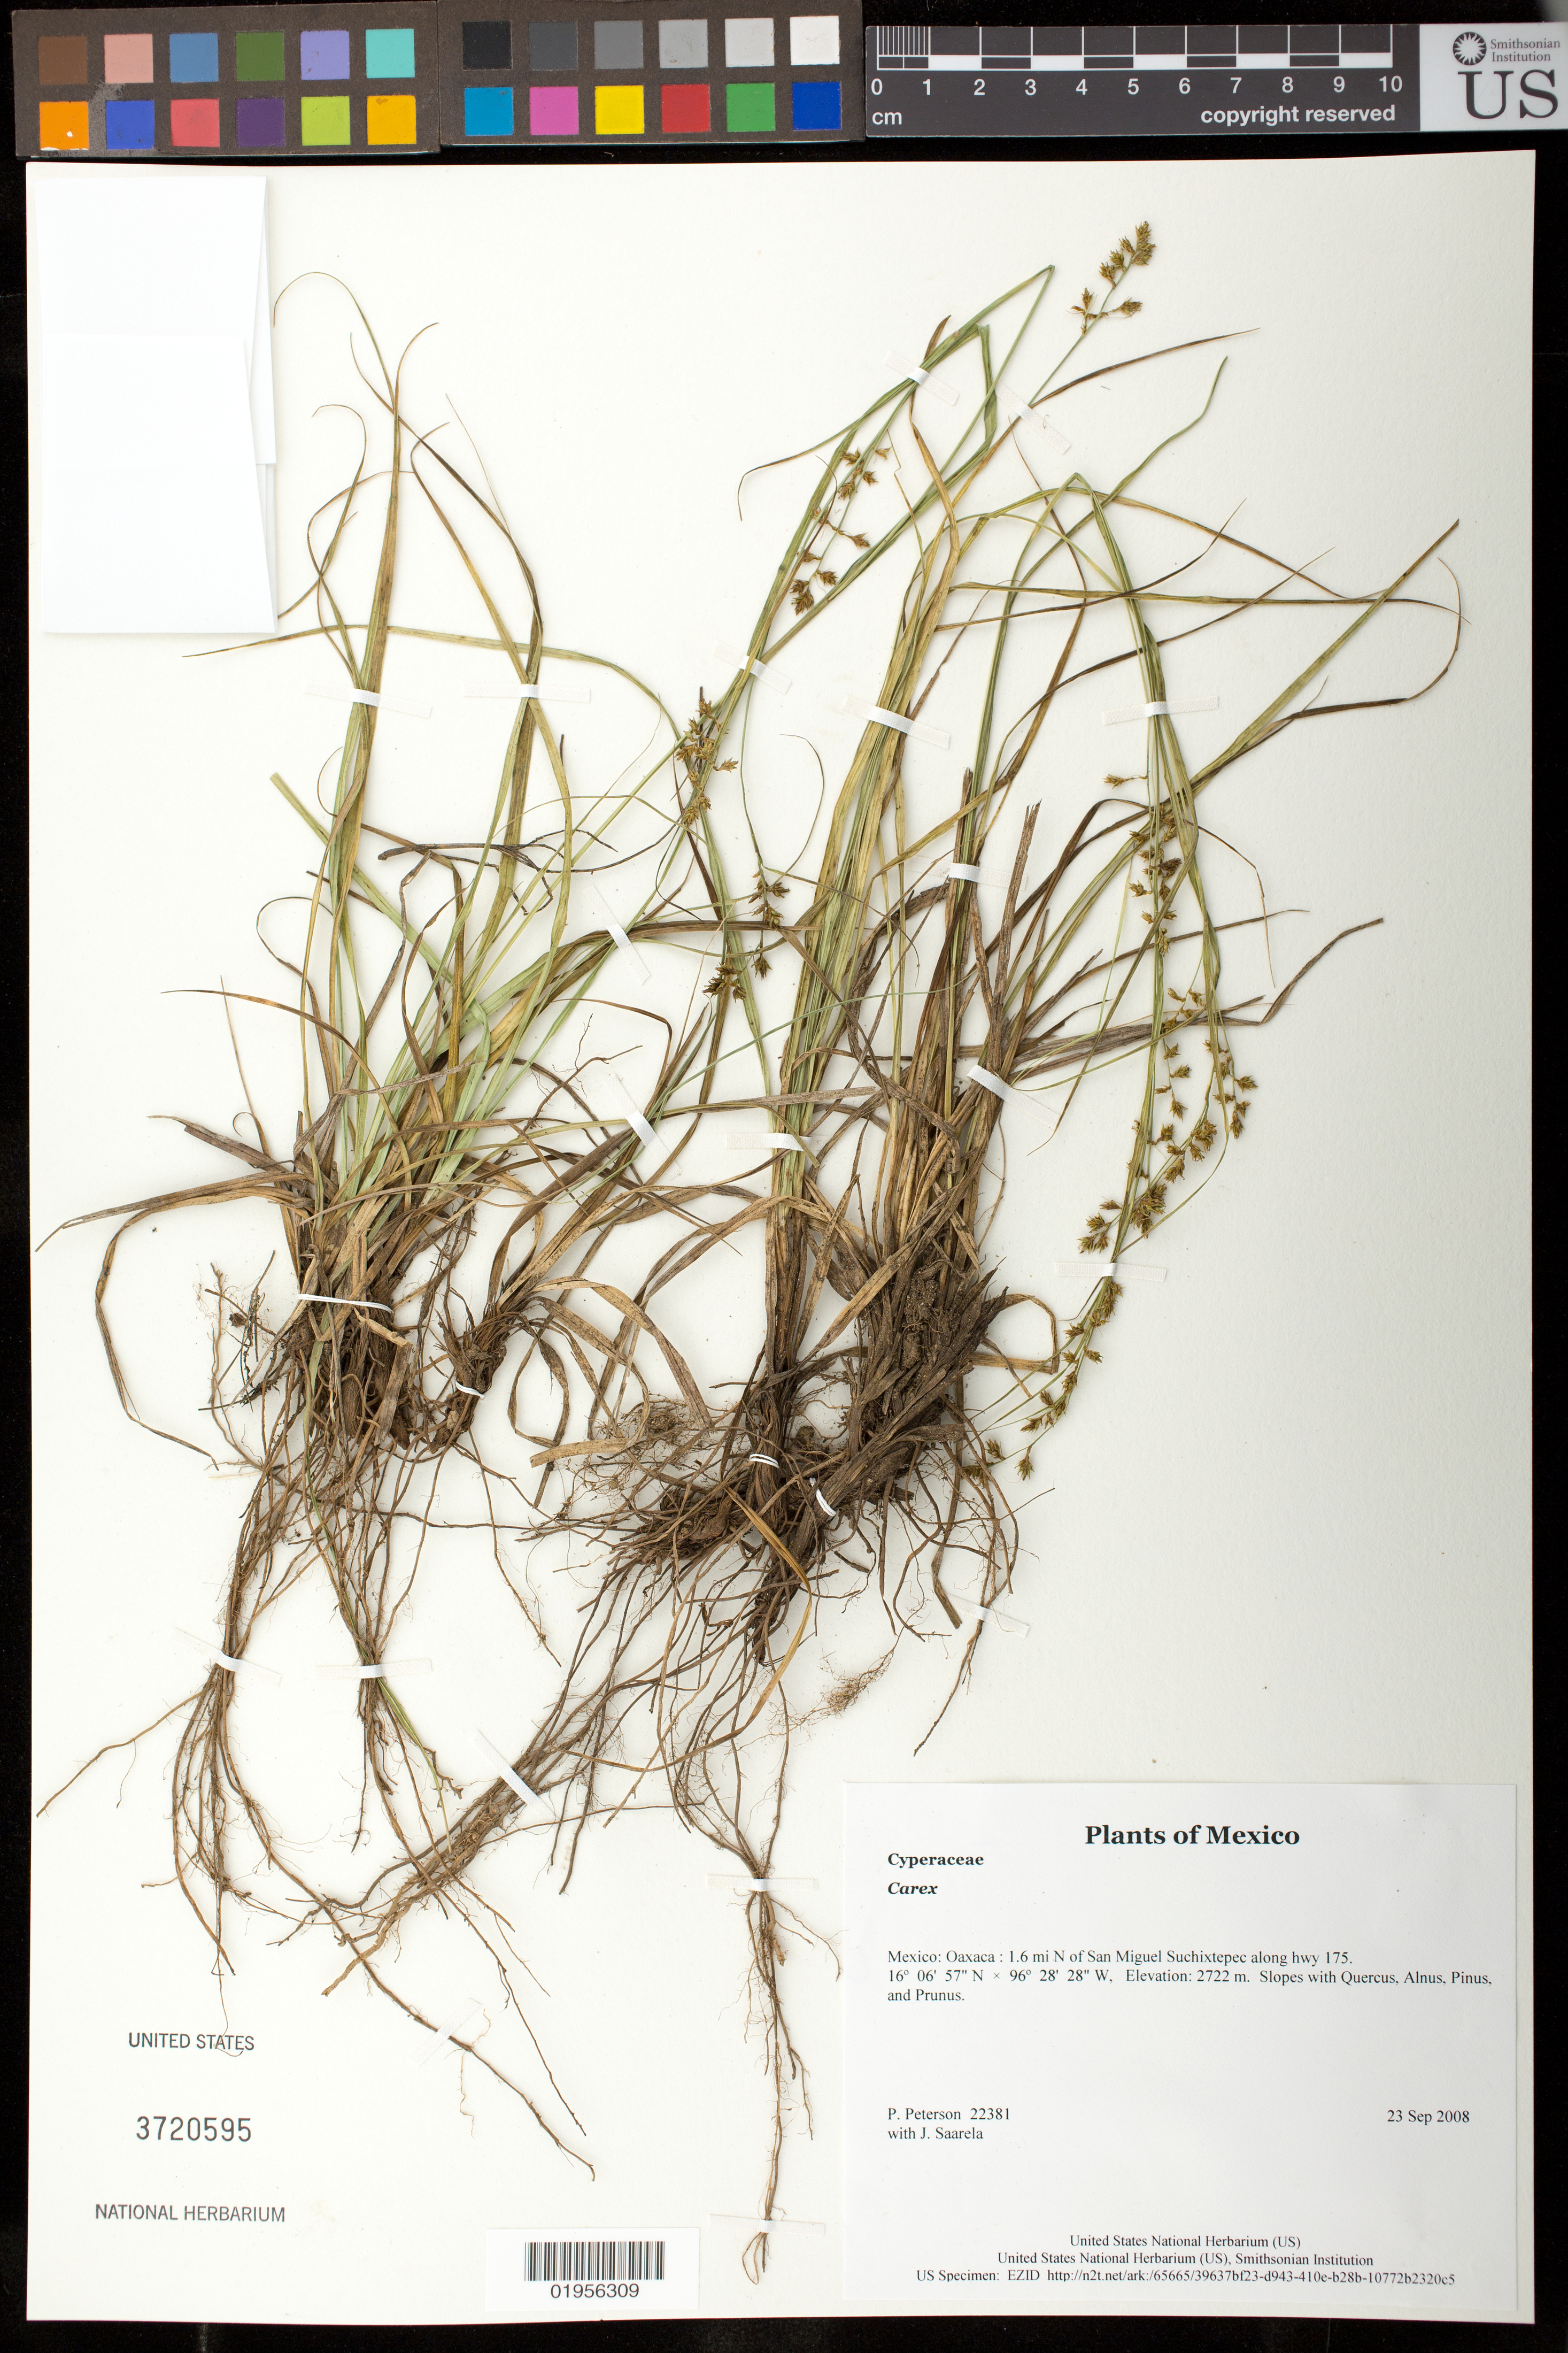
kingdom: Plantae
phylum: Tracheophyta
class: Liliopsida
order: Poales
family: Cyperaceae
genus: Carex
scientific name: Carex sp.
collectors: P. M. Peterson & J. Saarela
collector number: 22381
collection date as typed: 23 Sep 2008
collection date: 2008-09-23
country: Mexico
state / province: Oaxaca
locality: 1.6 mi N of San Miguel Suchixtepec along hwy 175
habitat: Slopes with Quercus, Alnus, Pinus, and Prunus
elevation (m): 2722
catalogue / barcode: US 3720595